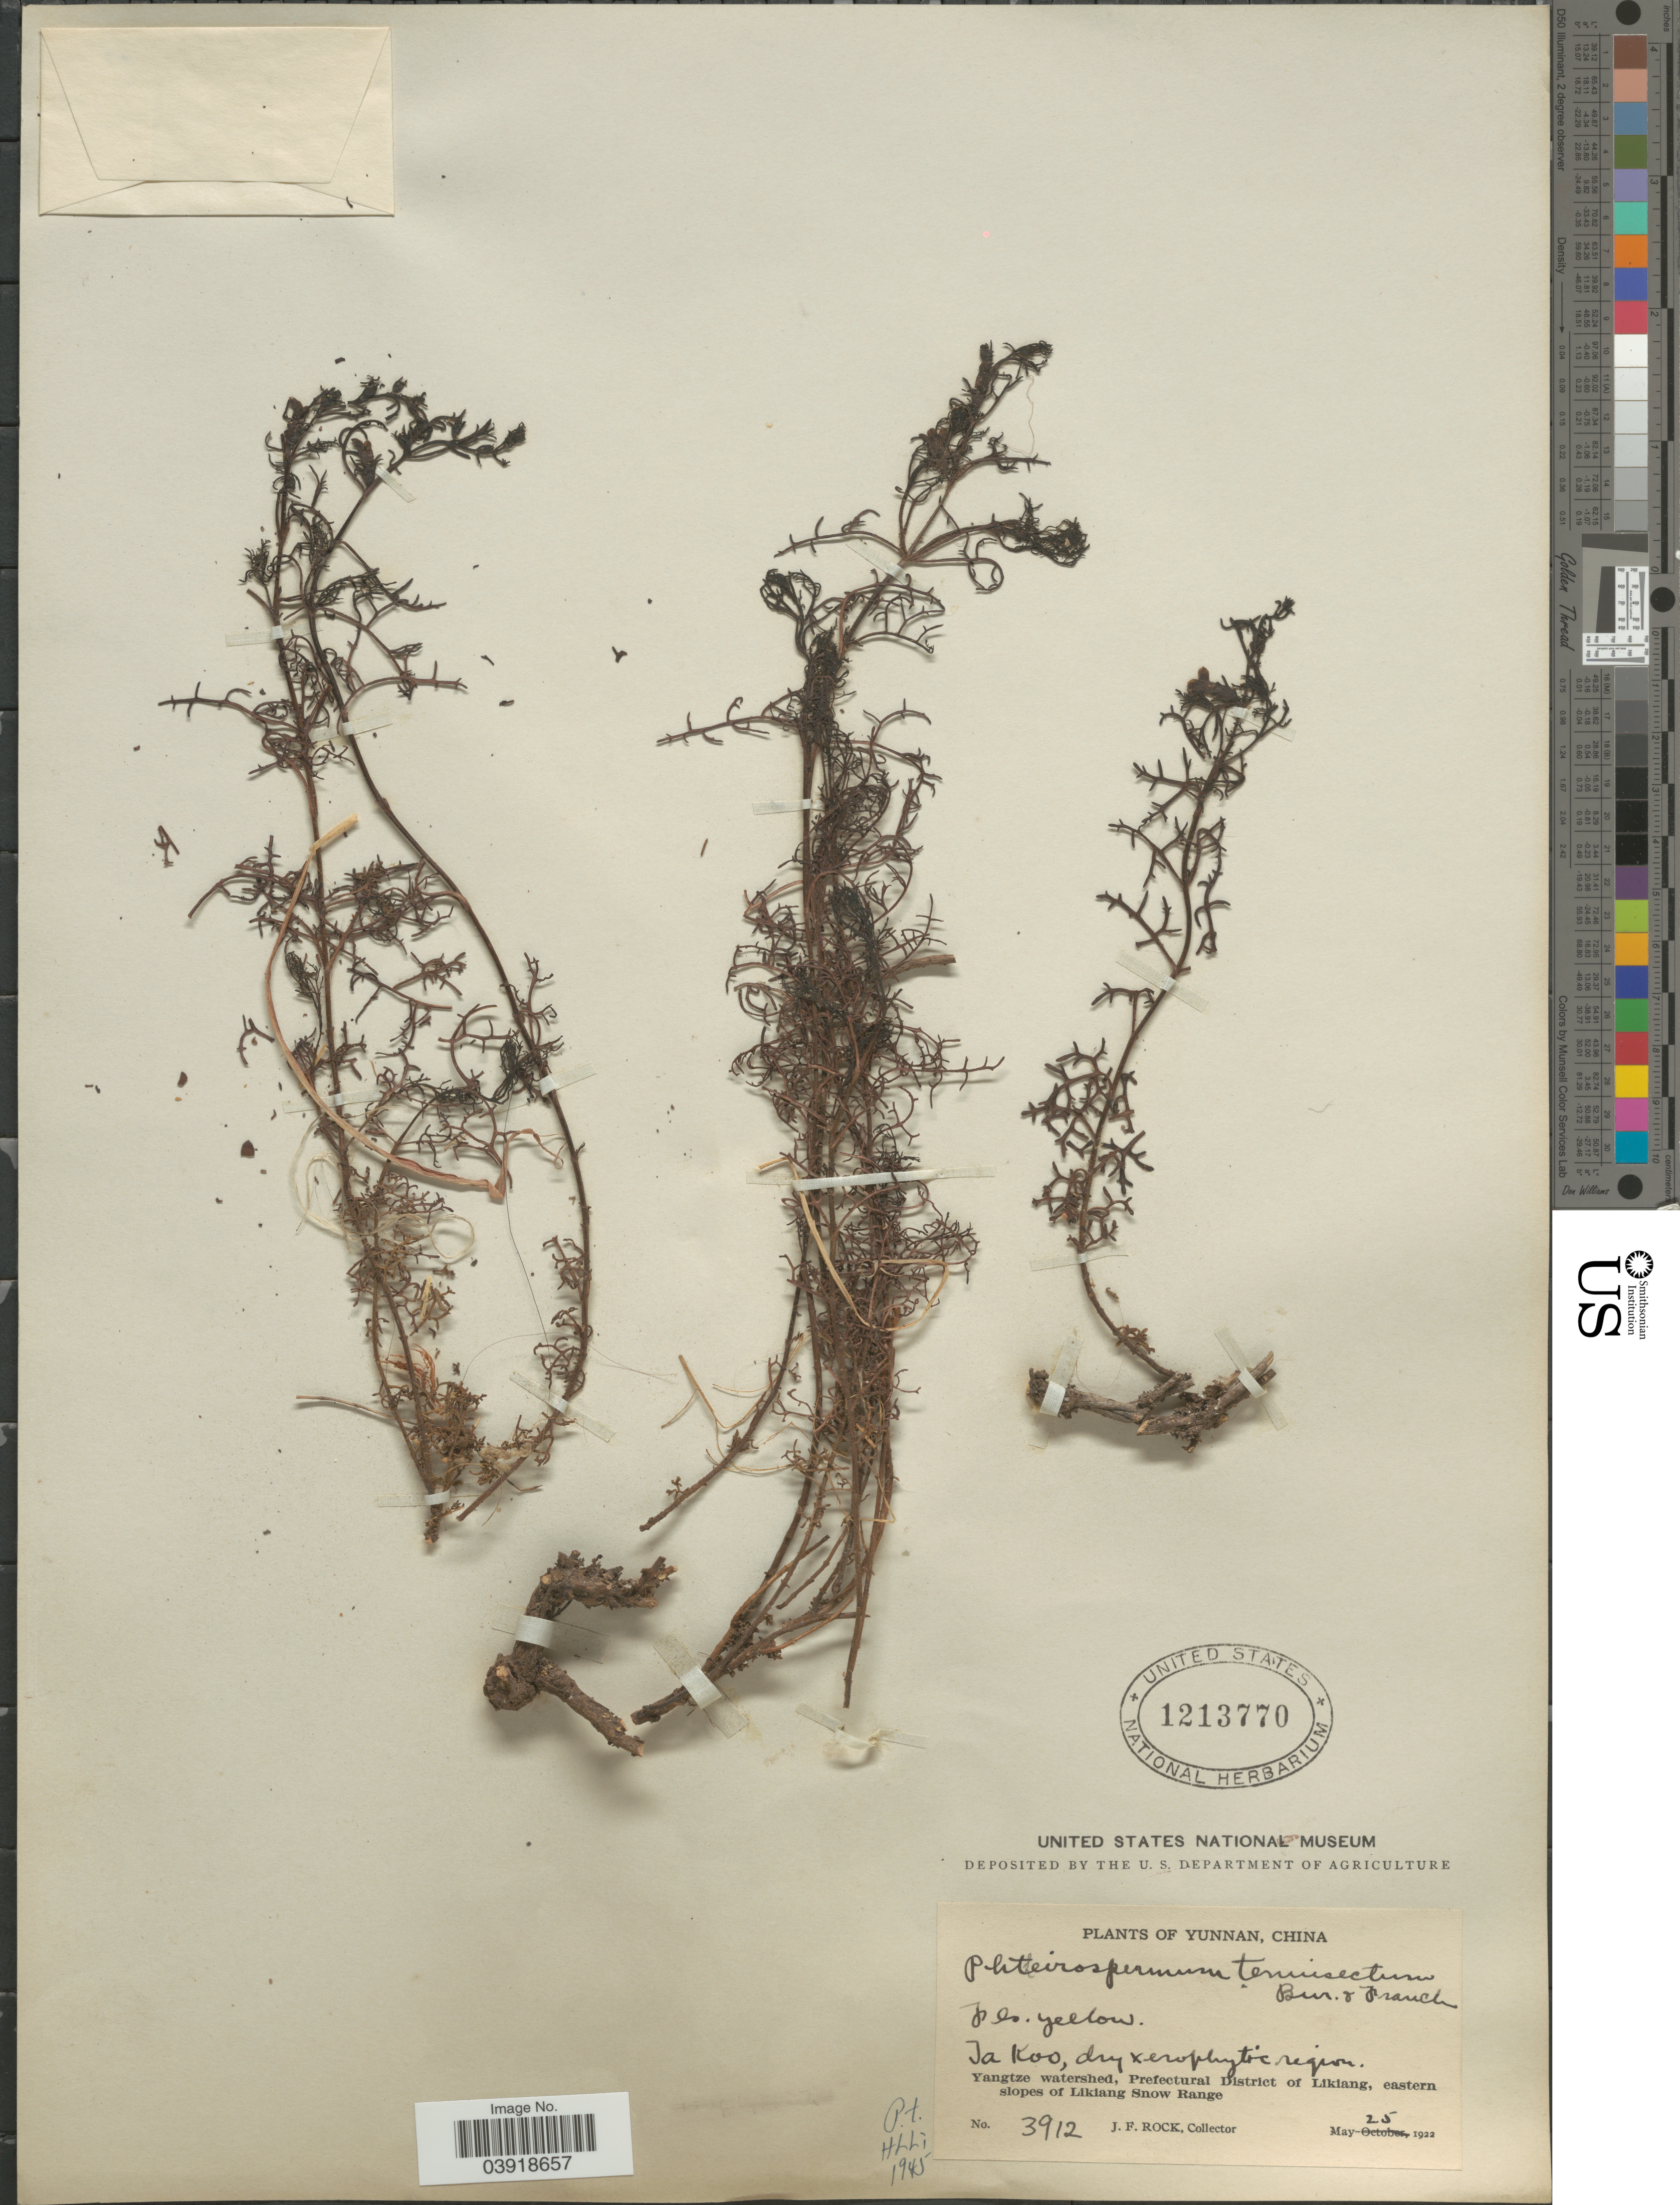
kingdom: Plantae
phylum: Tracheophyta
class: Magnoliopsida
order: Lamiales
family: Orobanchaceae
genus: Phtheirospermum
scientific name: Phtheirospermum tenuisectum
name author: Franch. & Bureau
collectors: J. Rock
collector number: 3912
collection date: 1922-05-25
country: China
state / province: Yunnan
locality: Ja Koo, dry xerophytic region. Yangtze watershed, Prefectural District of Likiang, eastern slopes of Likiang Snow Range.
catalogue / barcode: US 1213770